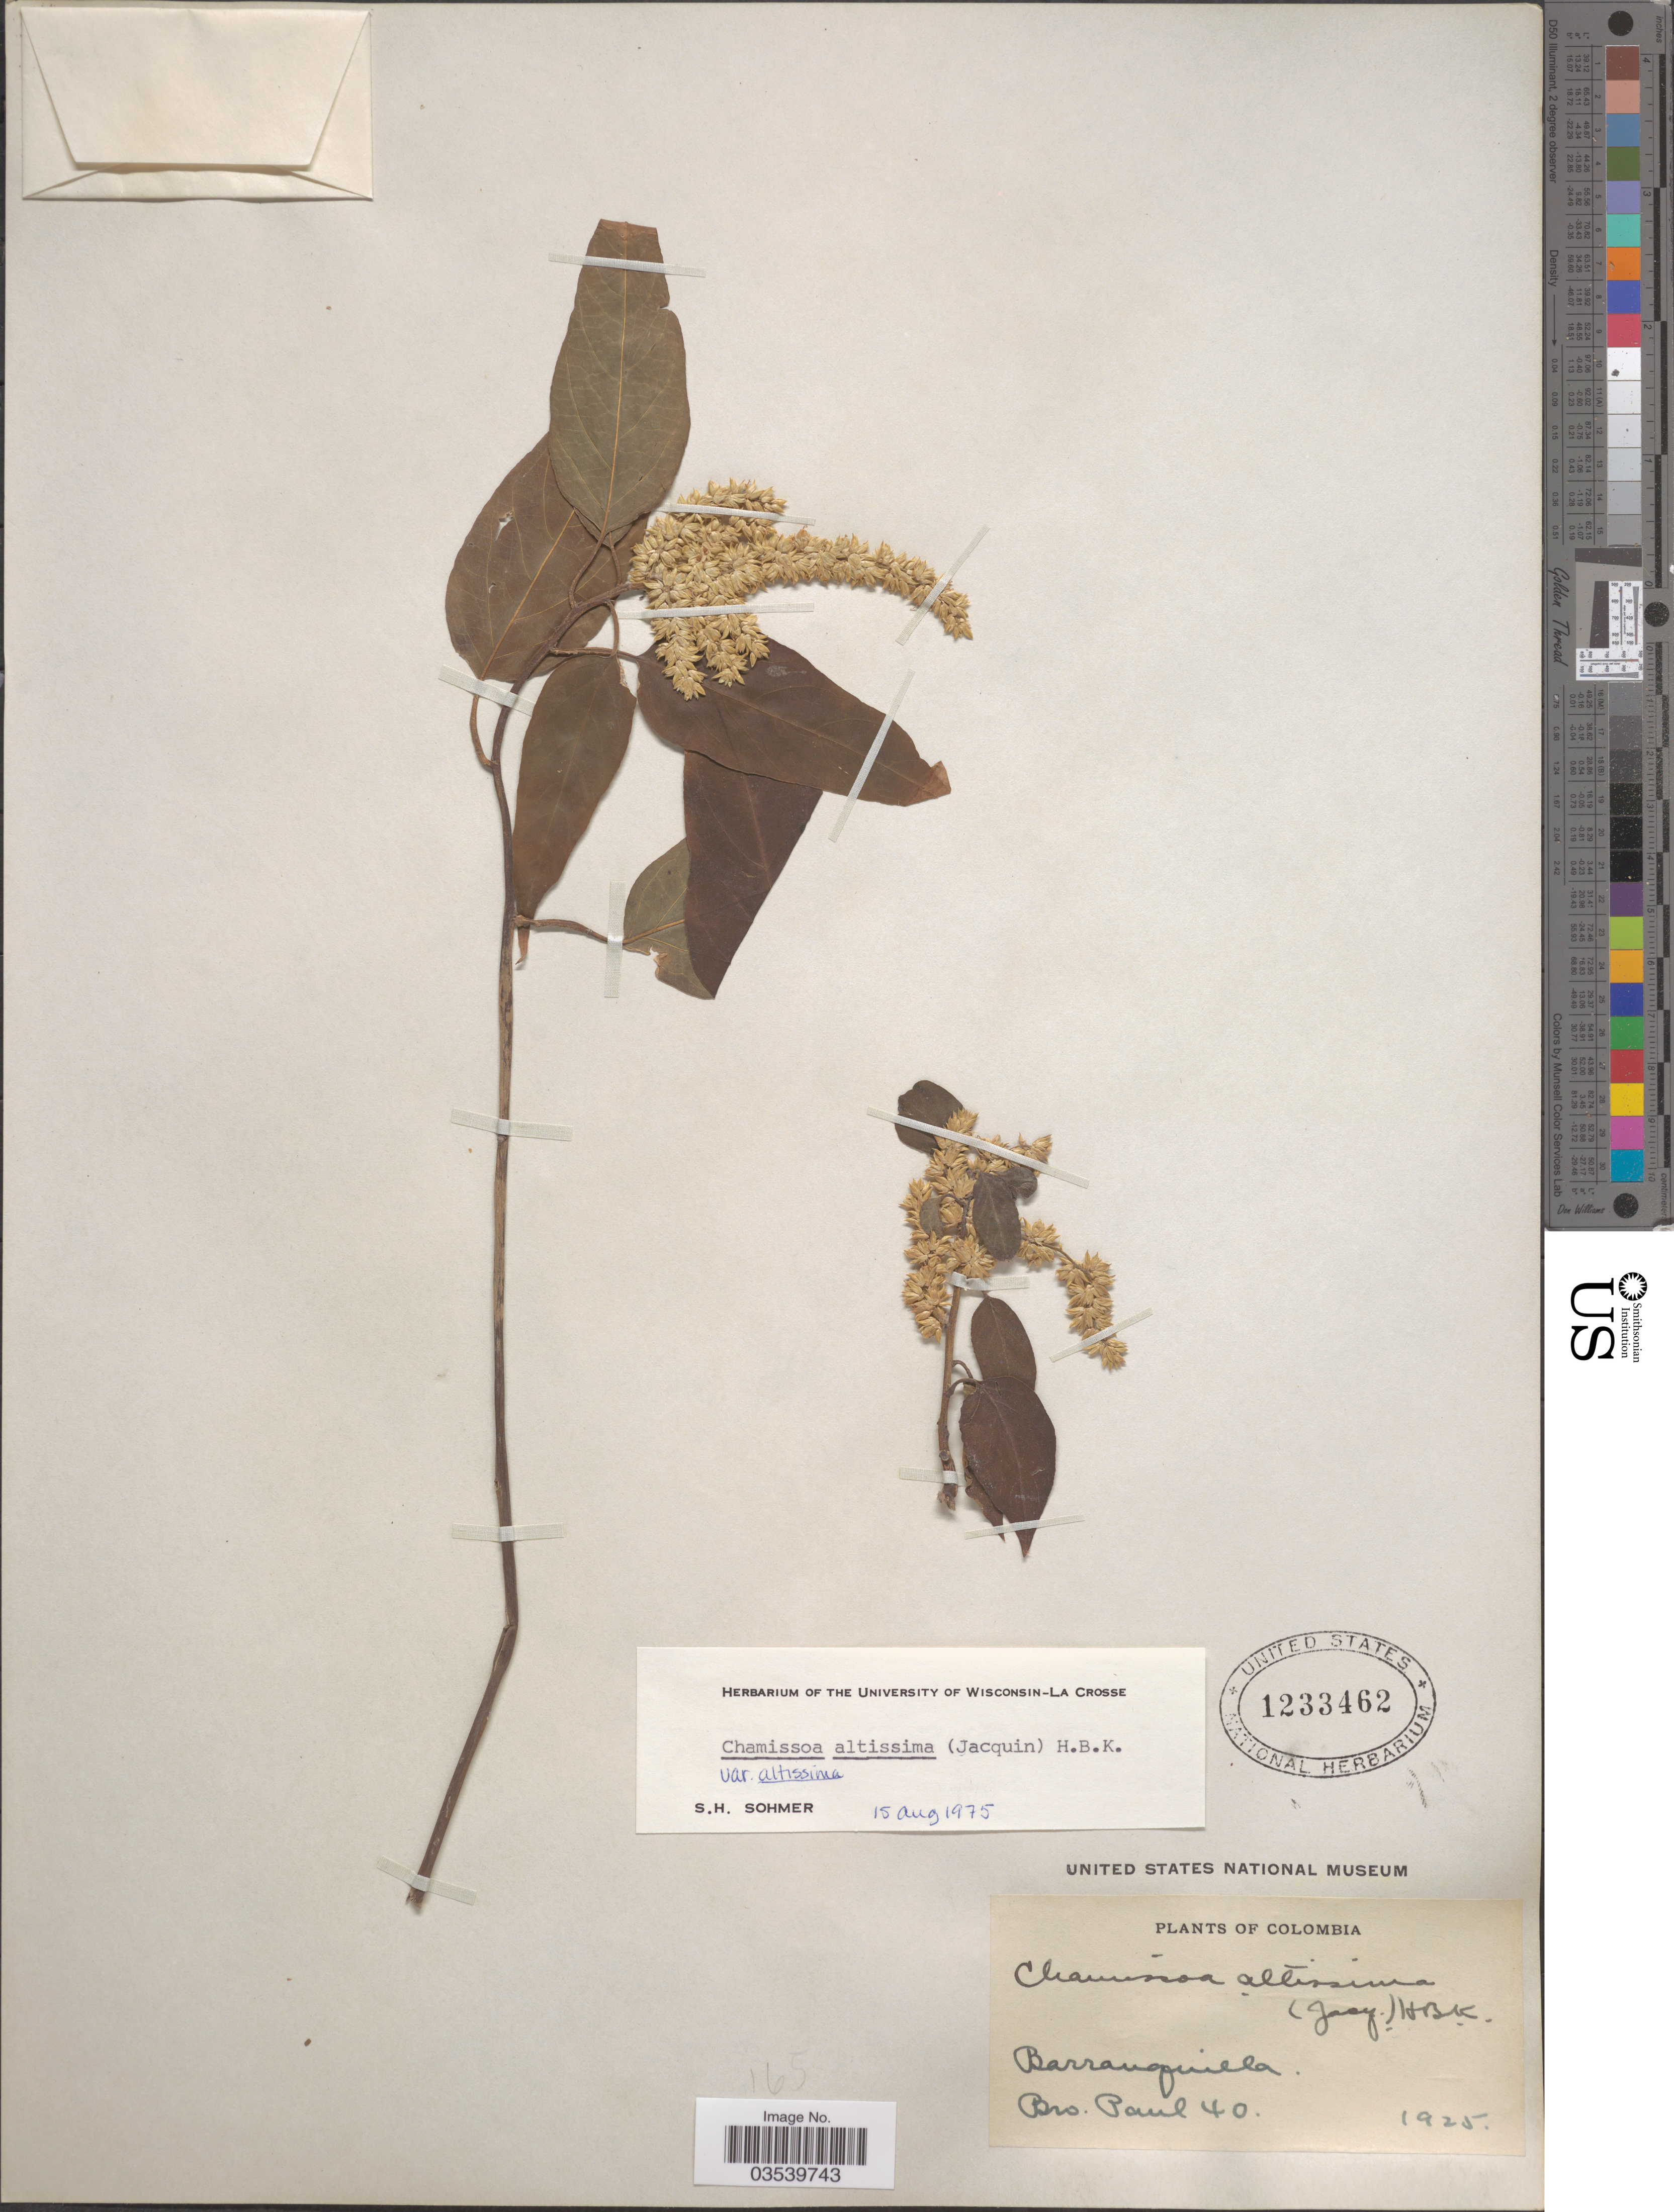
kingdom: Plantae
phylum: Tracheophyta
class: Magnoliopsida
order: Caryophyllales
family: Amaranthaceae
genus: Chamissoa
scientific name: Chamissoa altissima var. altissima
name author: (Jacq.) Kunth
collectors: B. Paul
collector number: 40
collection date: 1925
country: Colombia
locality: Barranquilla.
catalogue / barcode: US 1233462